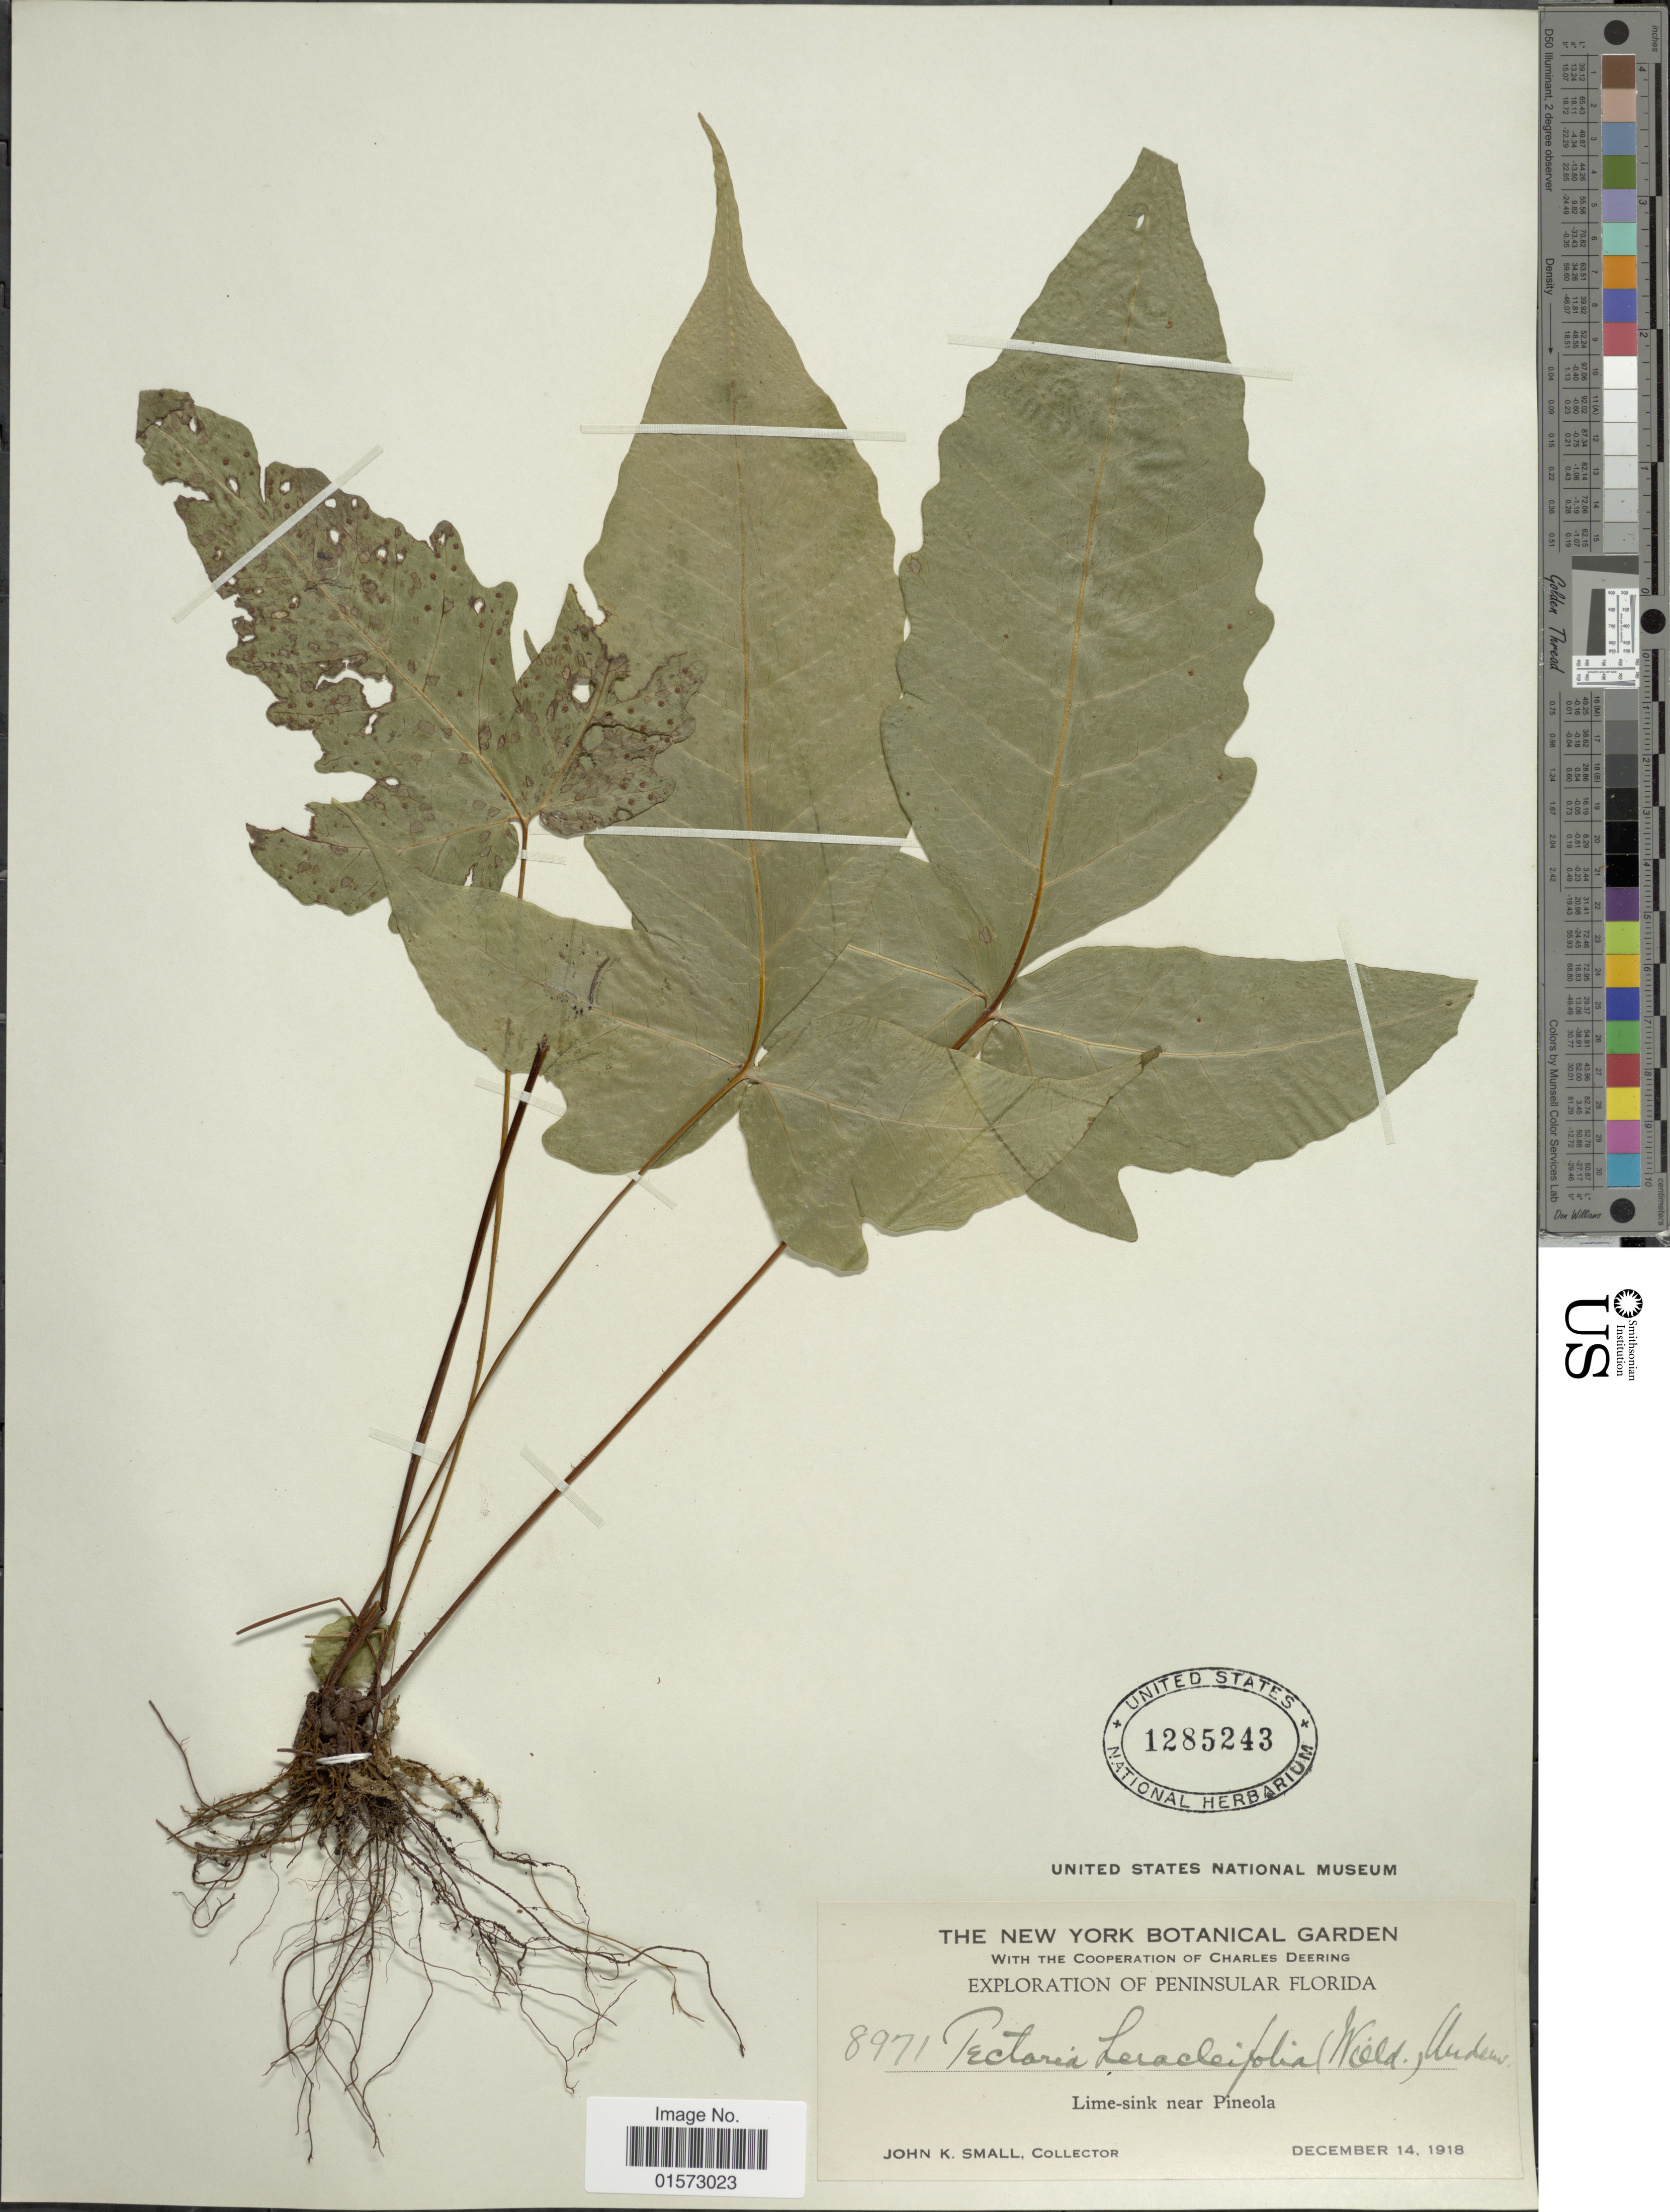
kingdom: Plantae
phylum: Tracheophyta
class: Polypodiopsida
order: Polypodiales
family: Tectariaceae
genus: Tectaria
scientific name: Tectaria heracleifolia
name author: (Willd.) Underw.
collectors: J. K. Small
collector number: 8971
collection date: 1918-12-14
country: United States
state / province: Florida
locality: Peninsular Florida, Lime-sink near Pineola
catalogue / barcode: US 1285243